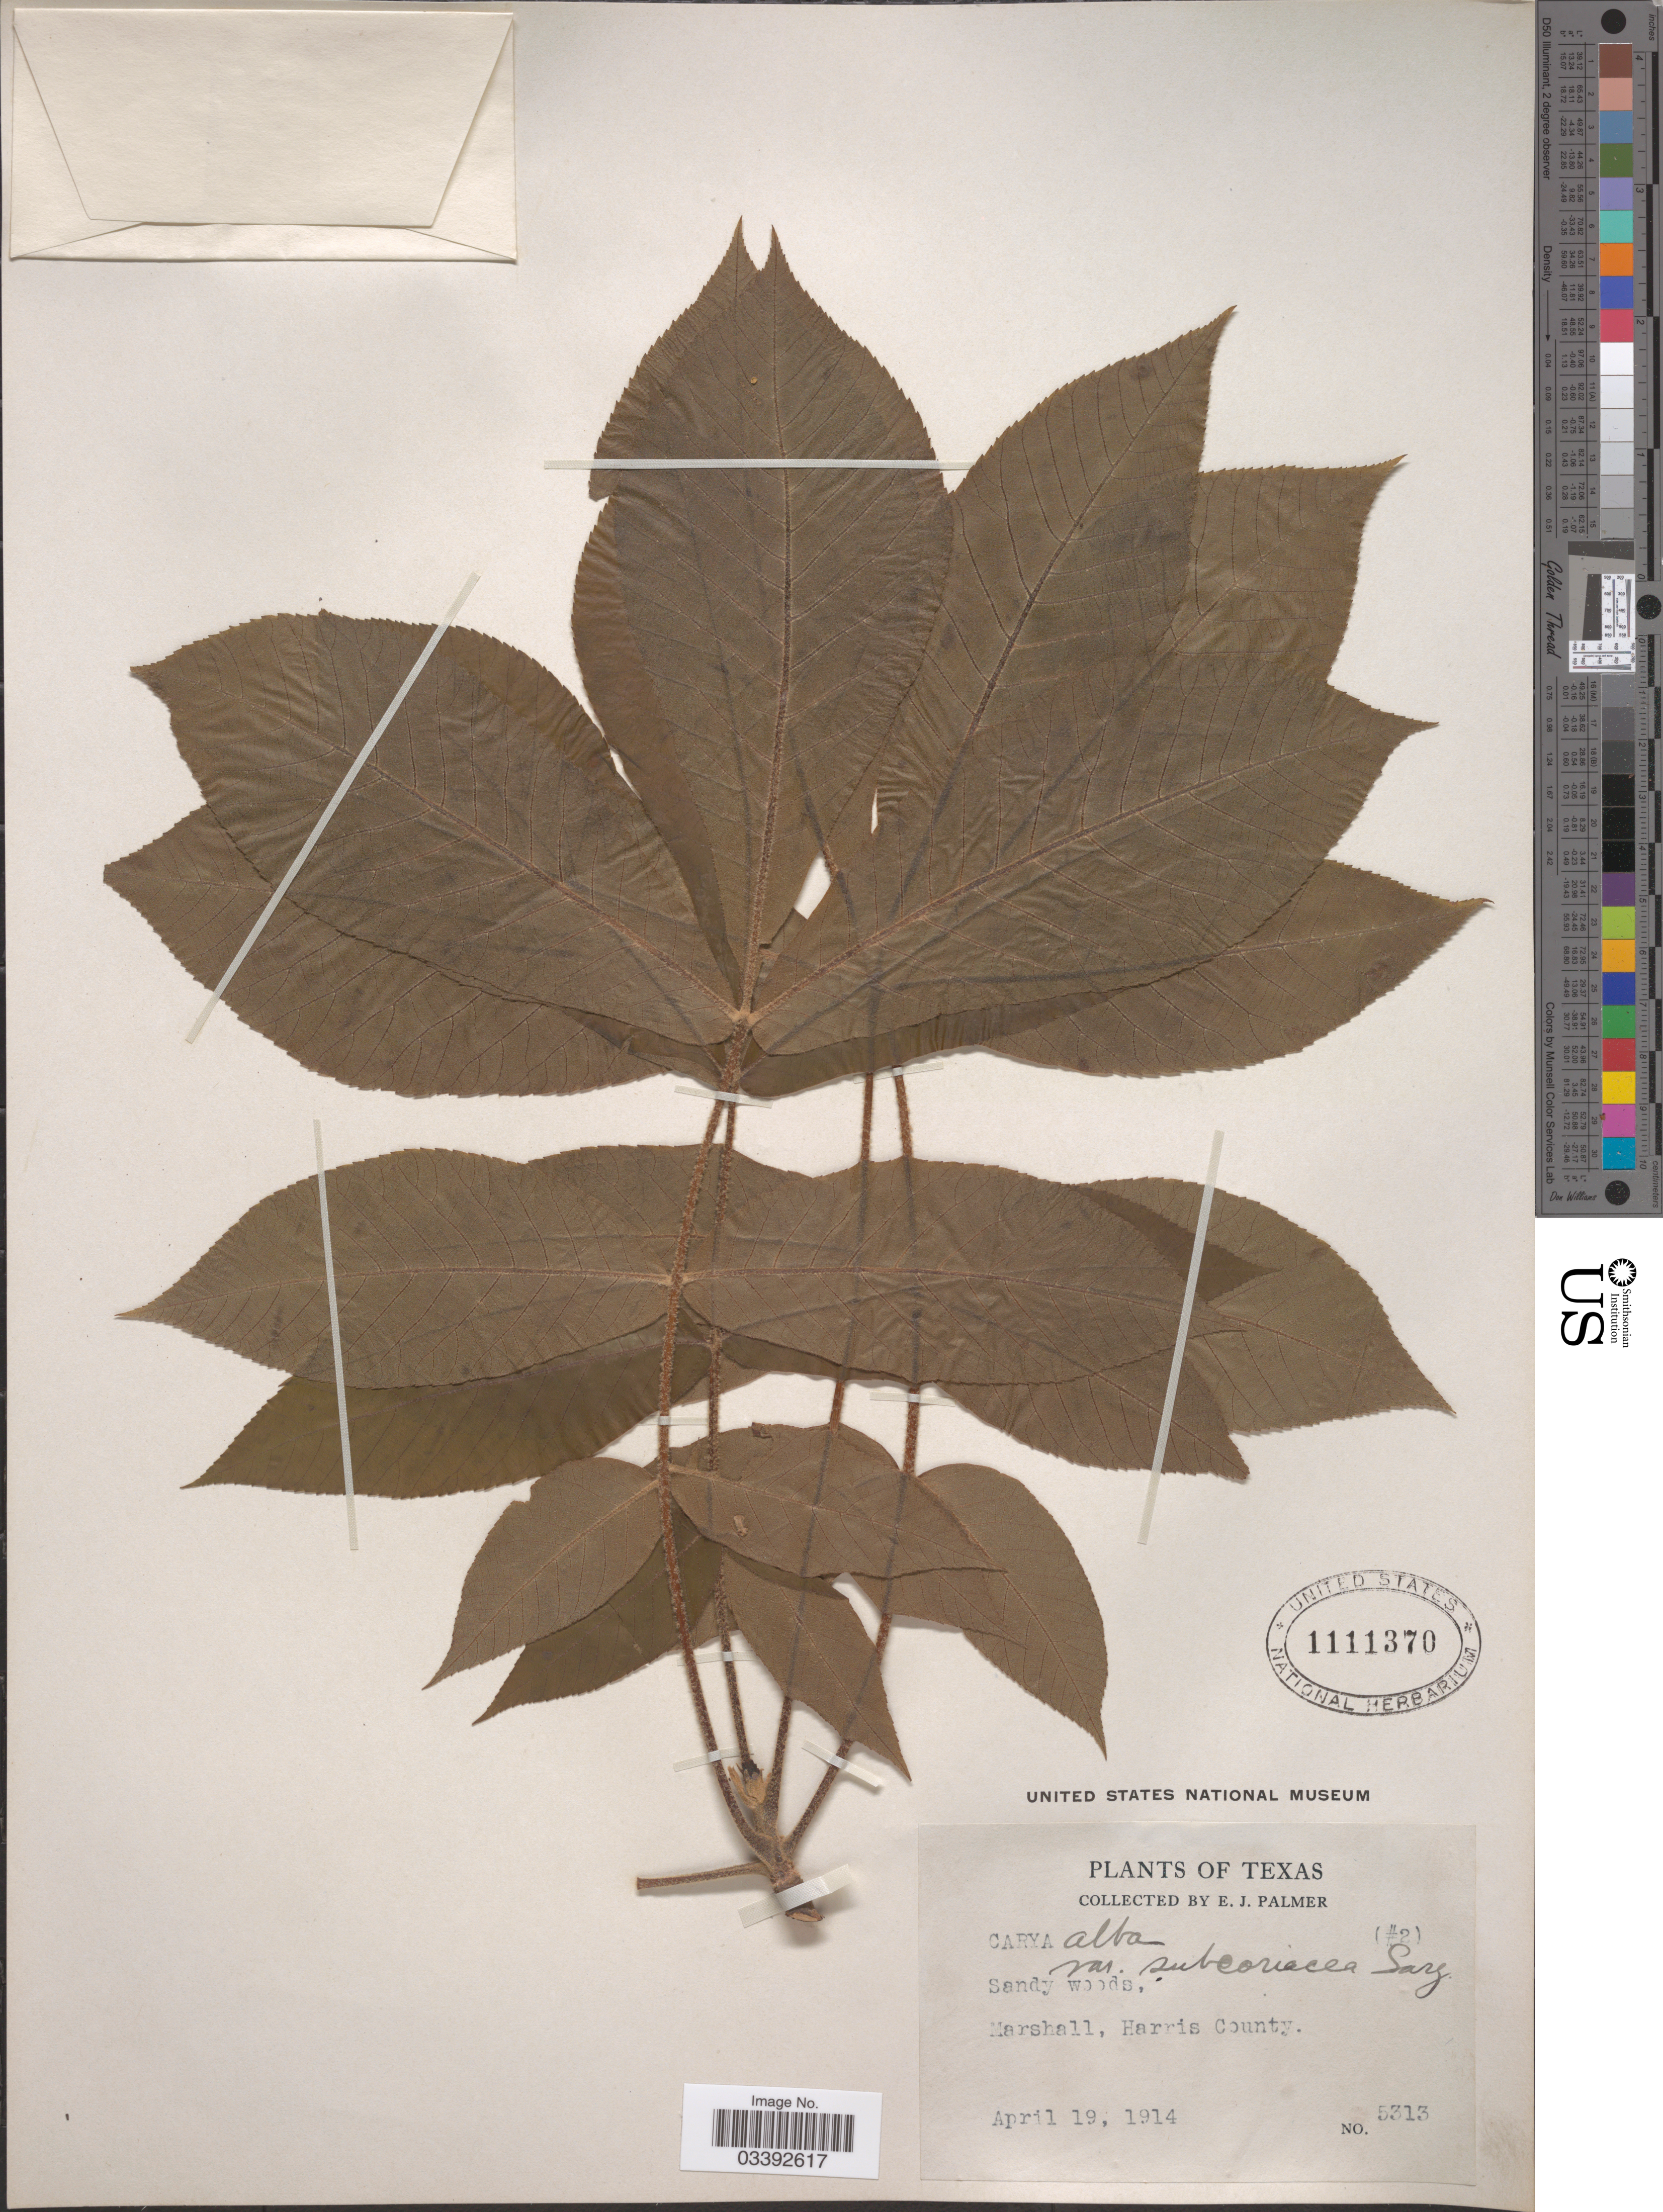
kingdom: Plantae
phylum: Tracheophyta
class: Magnoliopsida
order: Fagales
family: Juglandaceae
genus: Carya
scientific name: Carya tomentosa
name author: (Lam.) Nutt.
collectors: E. J. Palmer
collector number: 5313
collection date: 1914-04-19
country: United States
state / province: Texas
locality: Marshall, Harris County.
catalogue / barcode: US 1111370